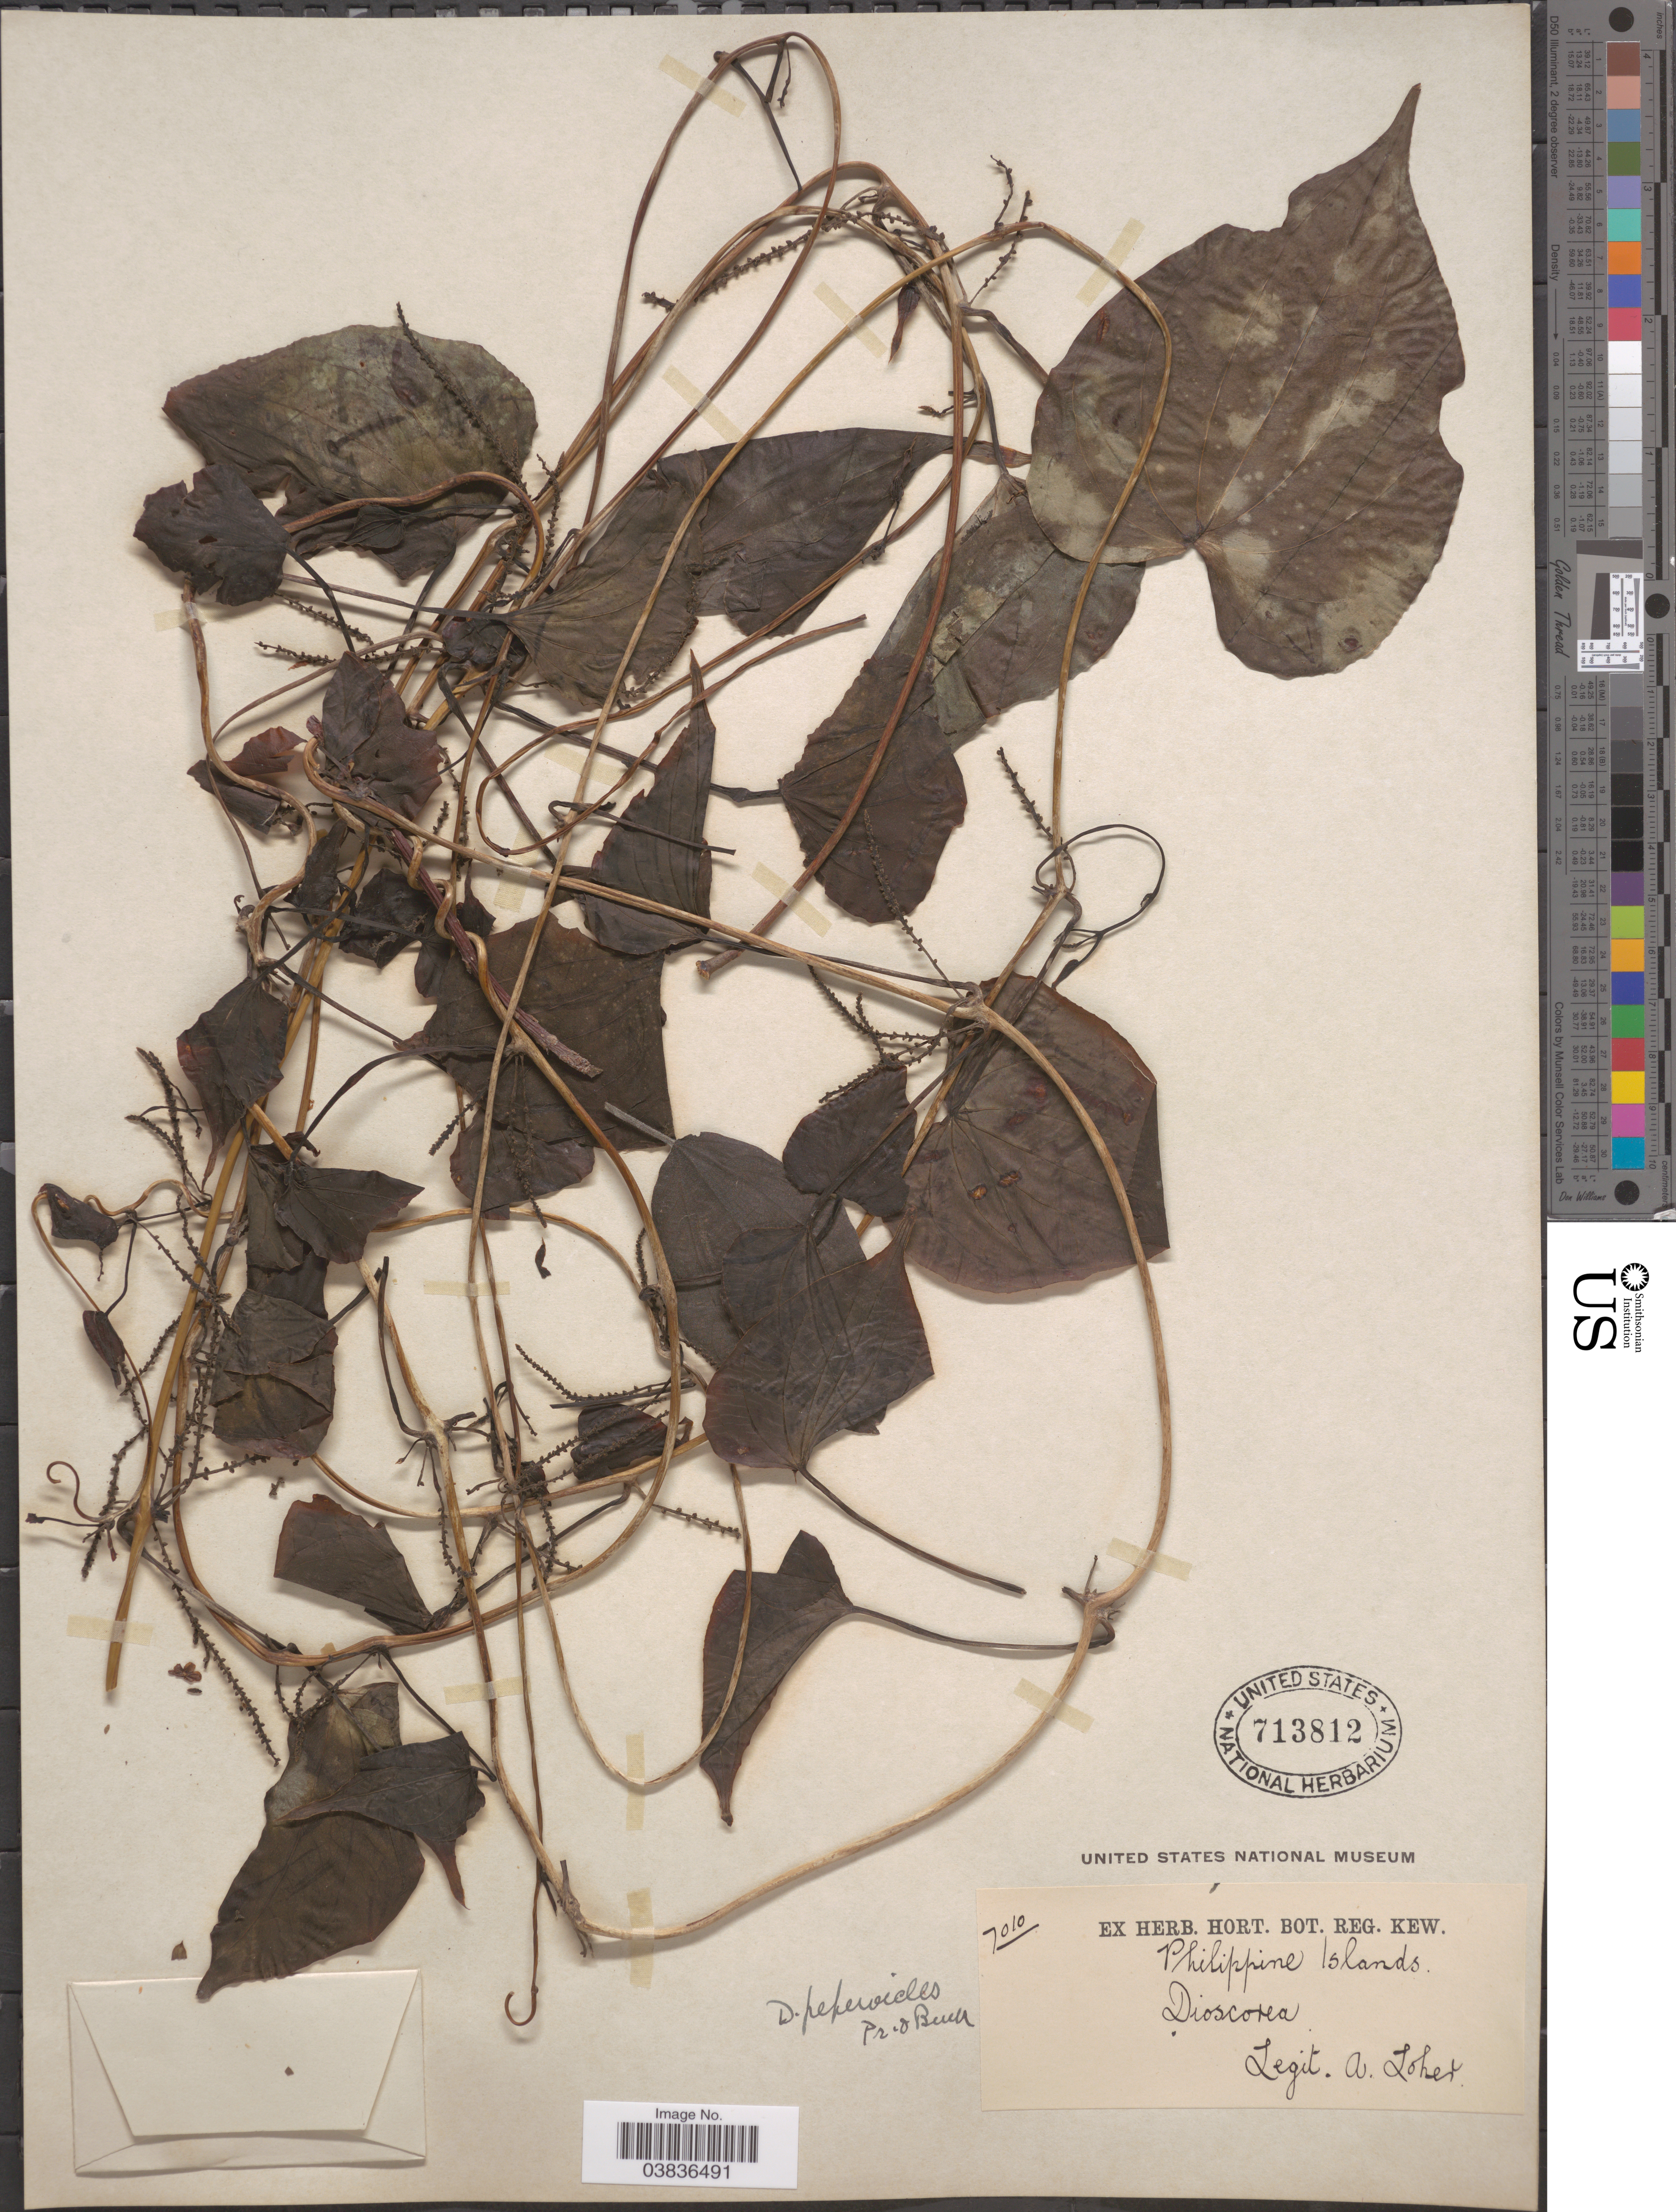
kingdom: Plantae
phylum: Tracheophyta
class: Liliopsida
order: Dioscoreales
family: Dioscoreaceae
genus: Dioscorea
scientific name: Dioscorea peperoides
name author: Prain & Burkill in Elmer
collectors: A. Loher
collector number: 7010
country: Philippines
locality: Philippine Islands.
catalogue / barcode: US 713812